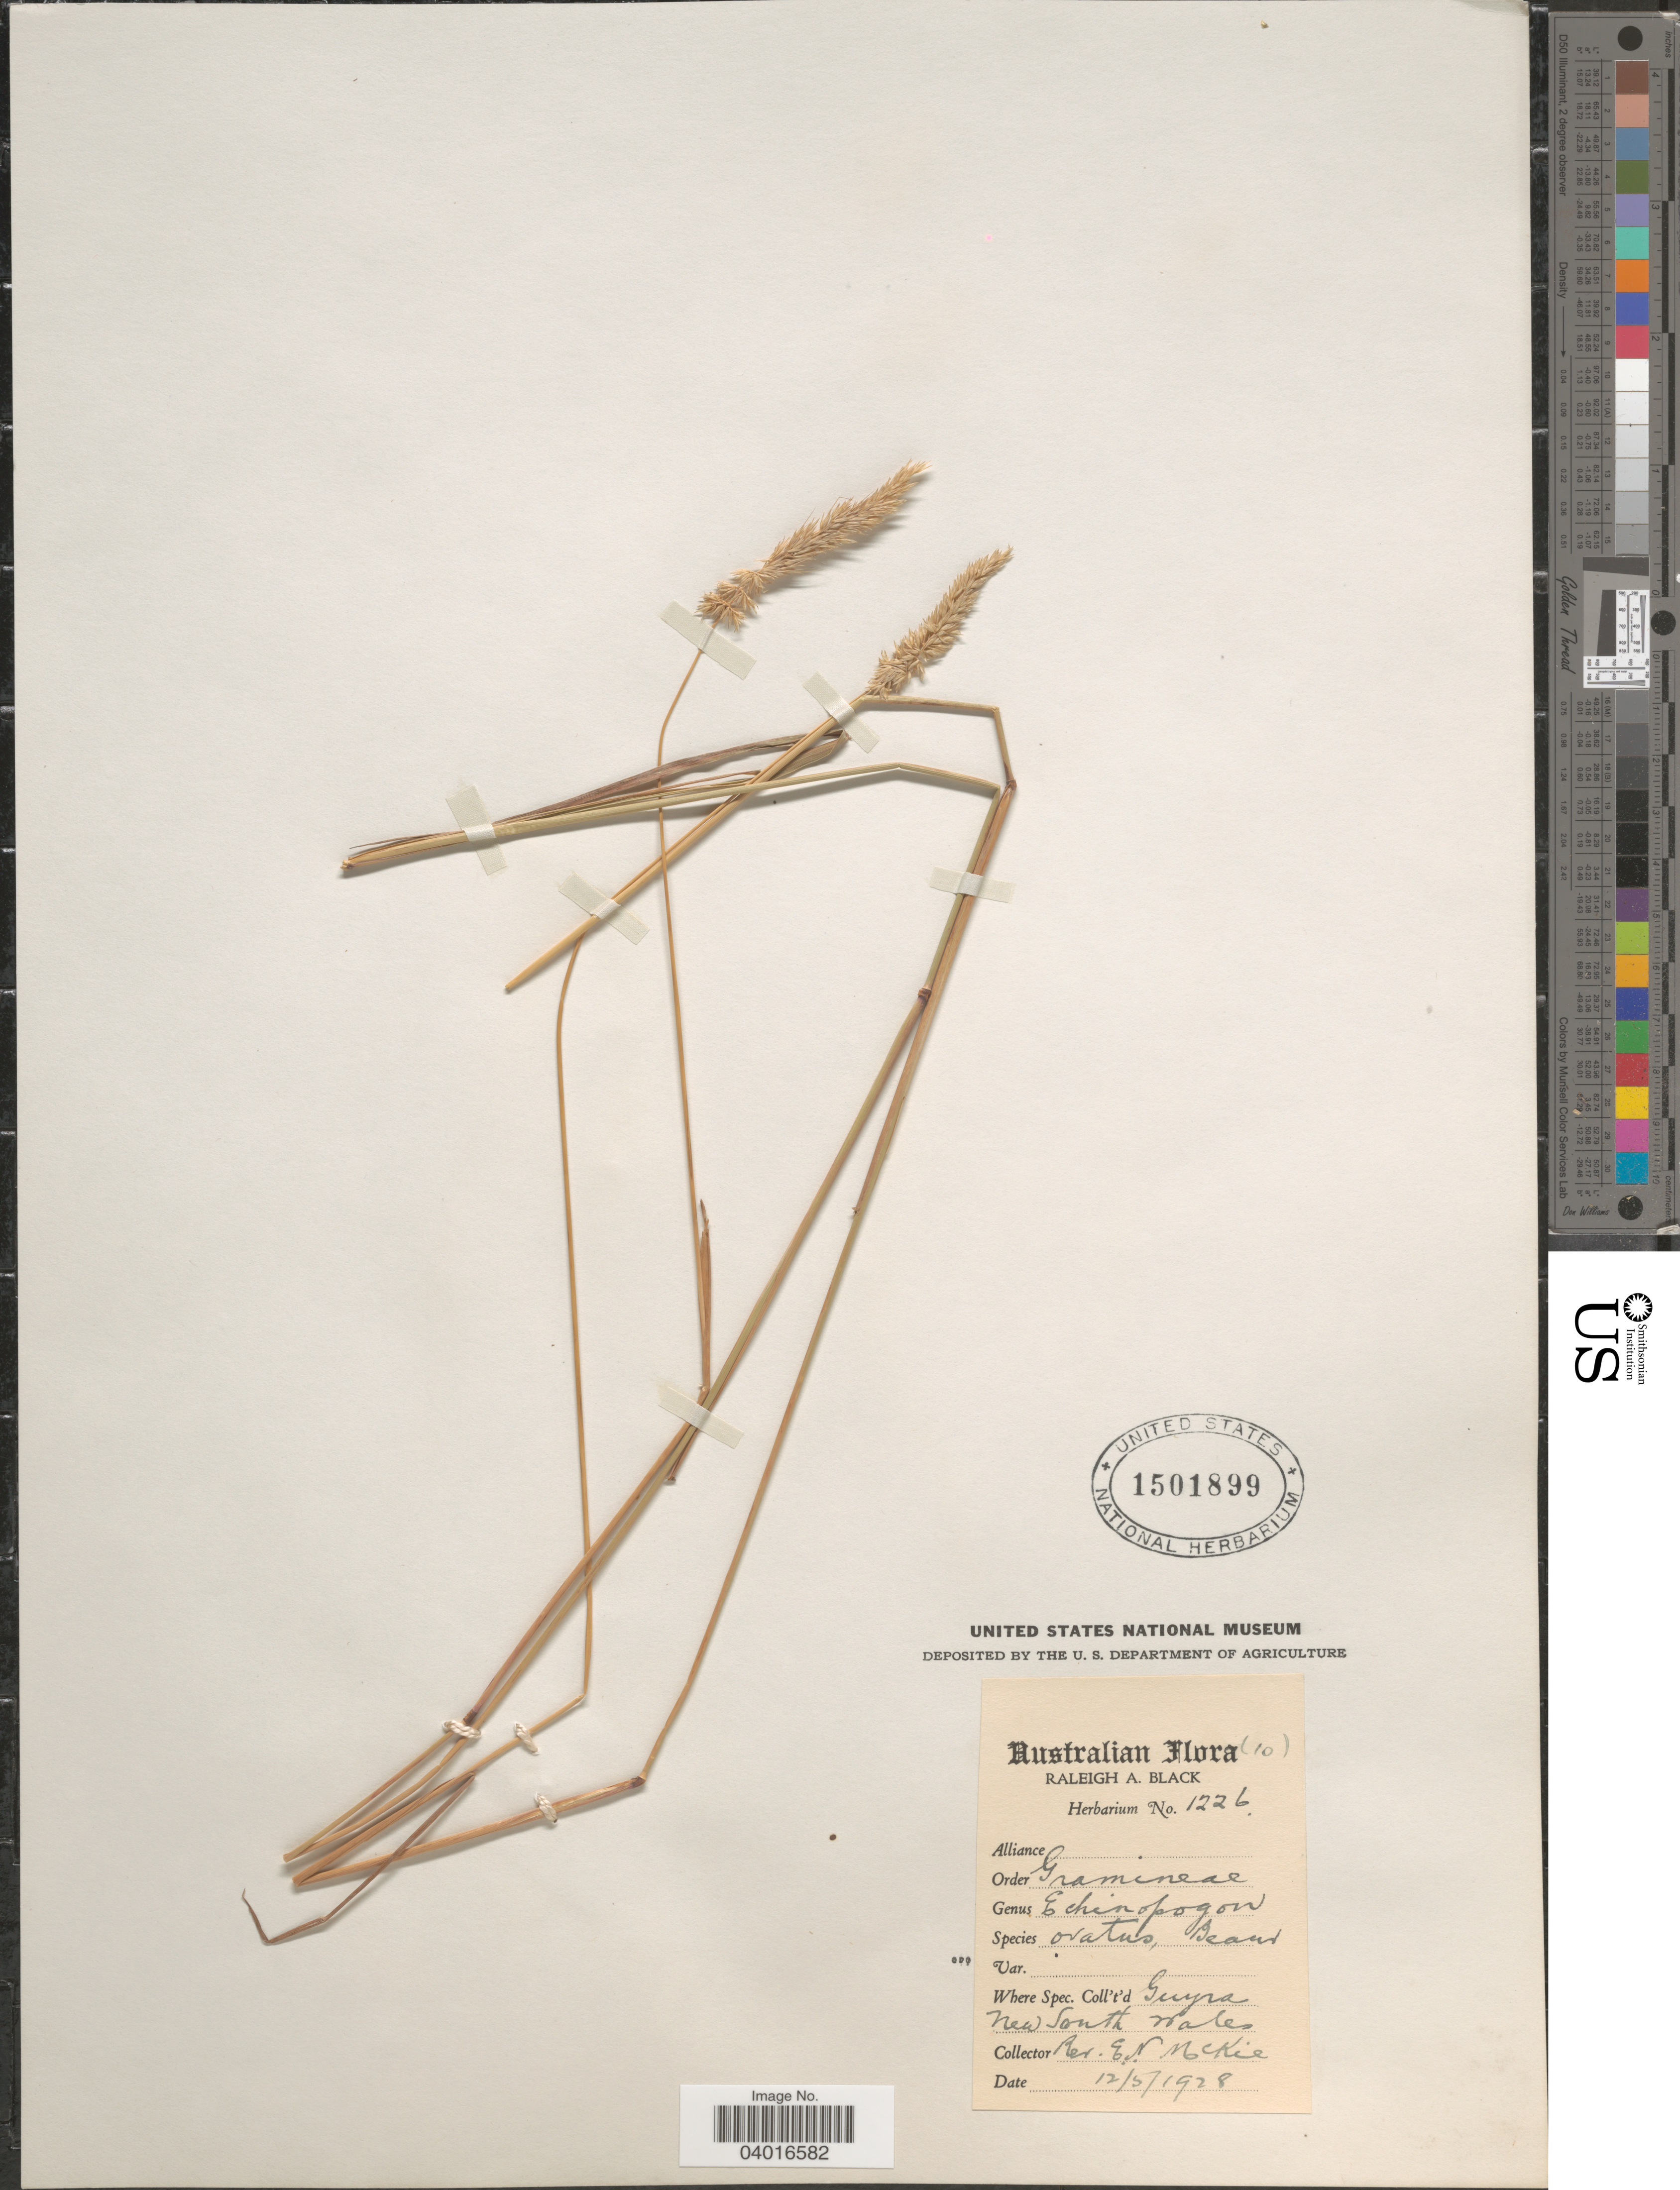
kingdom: Plantae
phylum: Tracheophyta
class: Liliopsida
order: Poales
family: Poaceae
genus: Echinopogon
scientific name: Echinopogon ovatus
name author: (G. Forst.) P. Beauv.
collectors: E. McKie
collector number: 10?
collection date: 1928-05-12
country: Australia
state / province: New South Wales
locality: Guyra.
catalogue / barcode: US 1501899